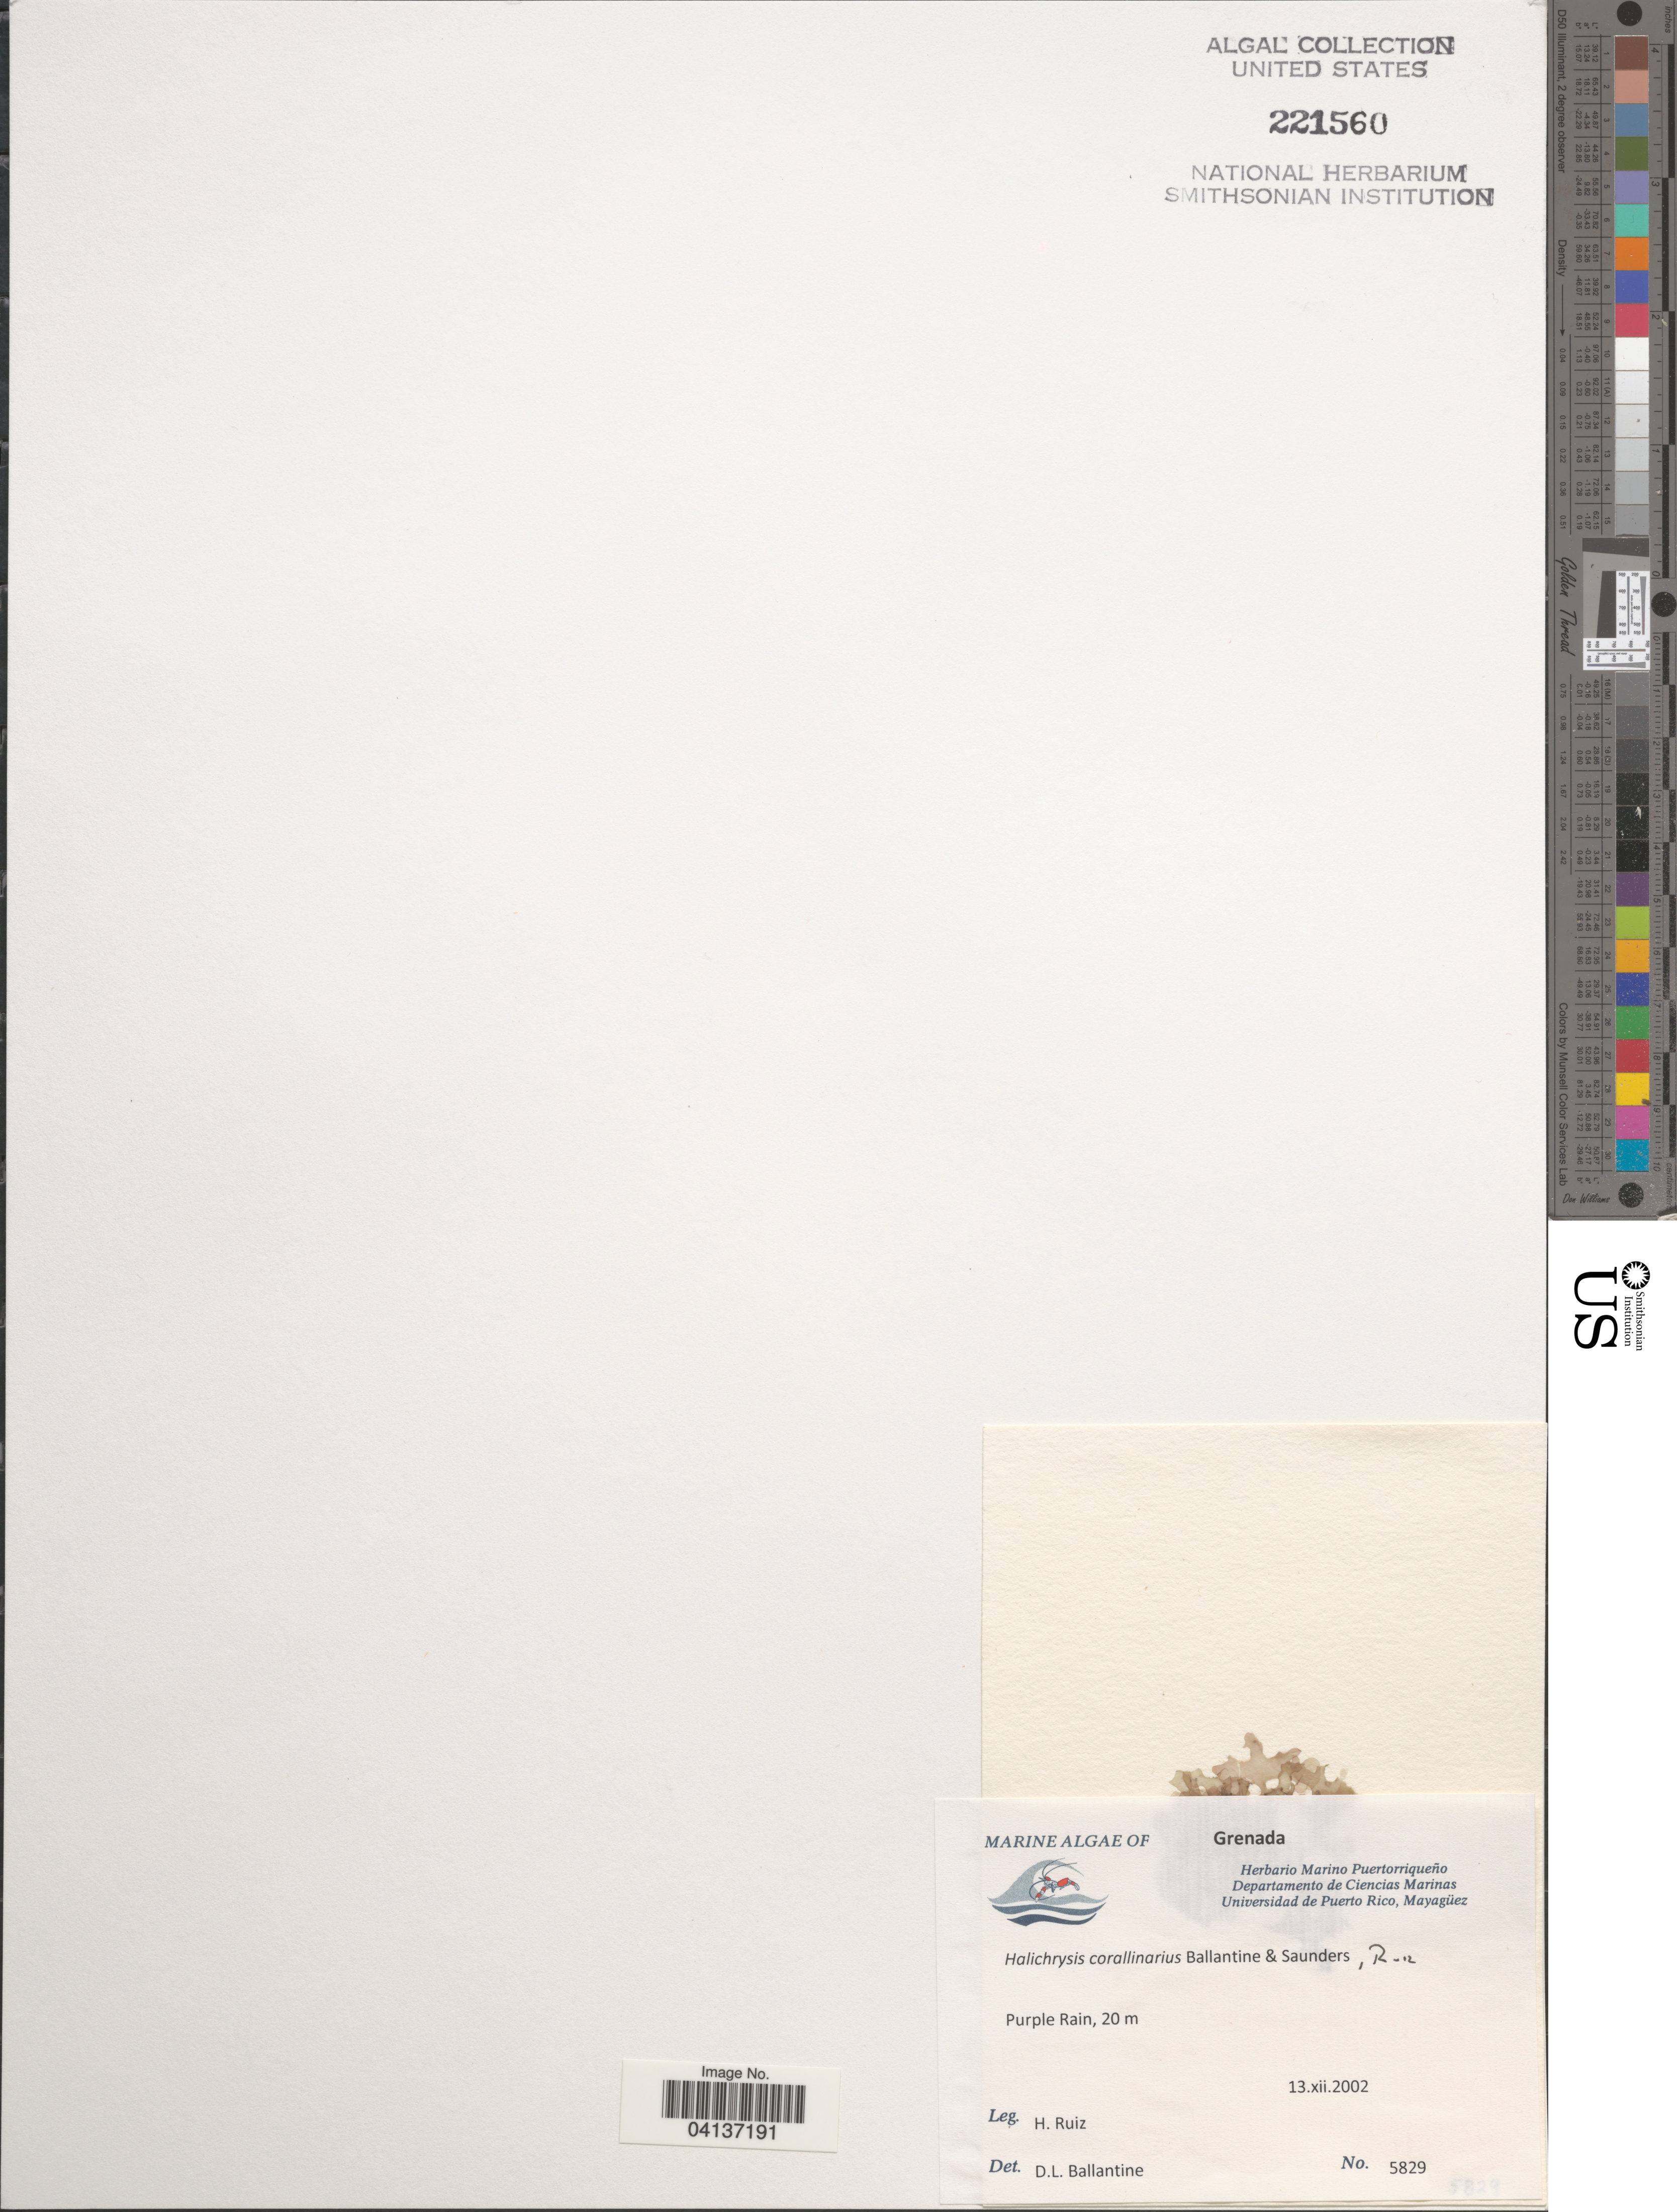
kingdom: Plantae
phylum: Rhodophyta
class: Florideophyceae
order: Rhodymeniales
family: Rhodymeniaceae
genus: Halichrysis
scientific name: Halichrysis corallinarius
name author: D.L. Ballant. et al.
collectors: H. Ruiz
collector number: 5829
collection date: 2002-12-13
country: Grenada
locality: Purple Rain.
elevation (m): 20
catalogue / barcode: US 221560